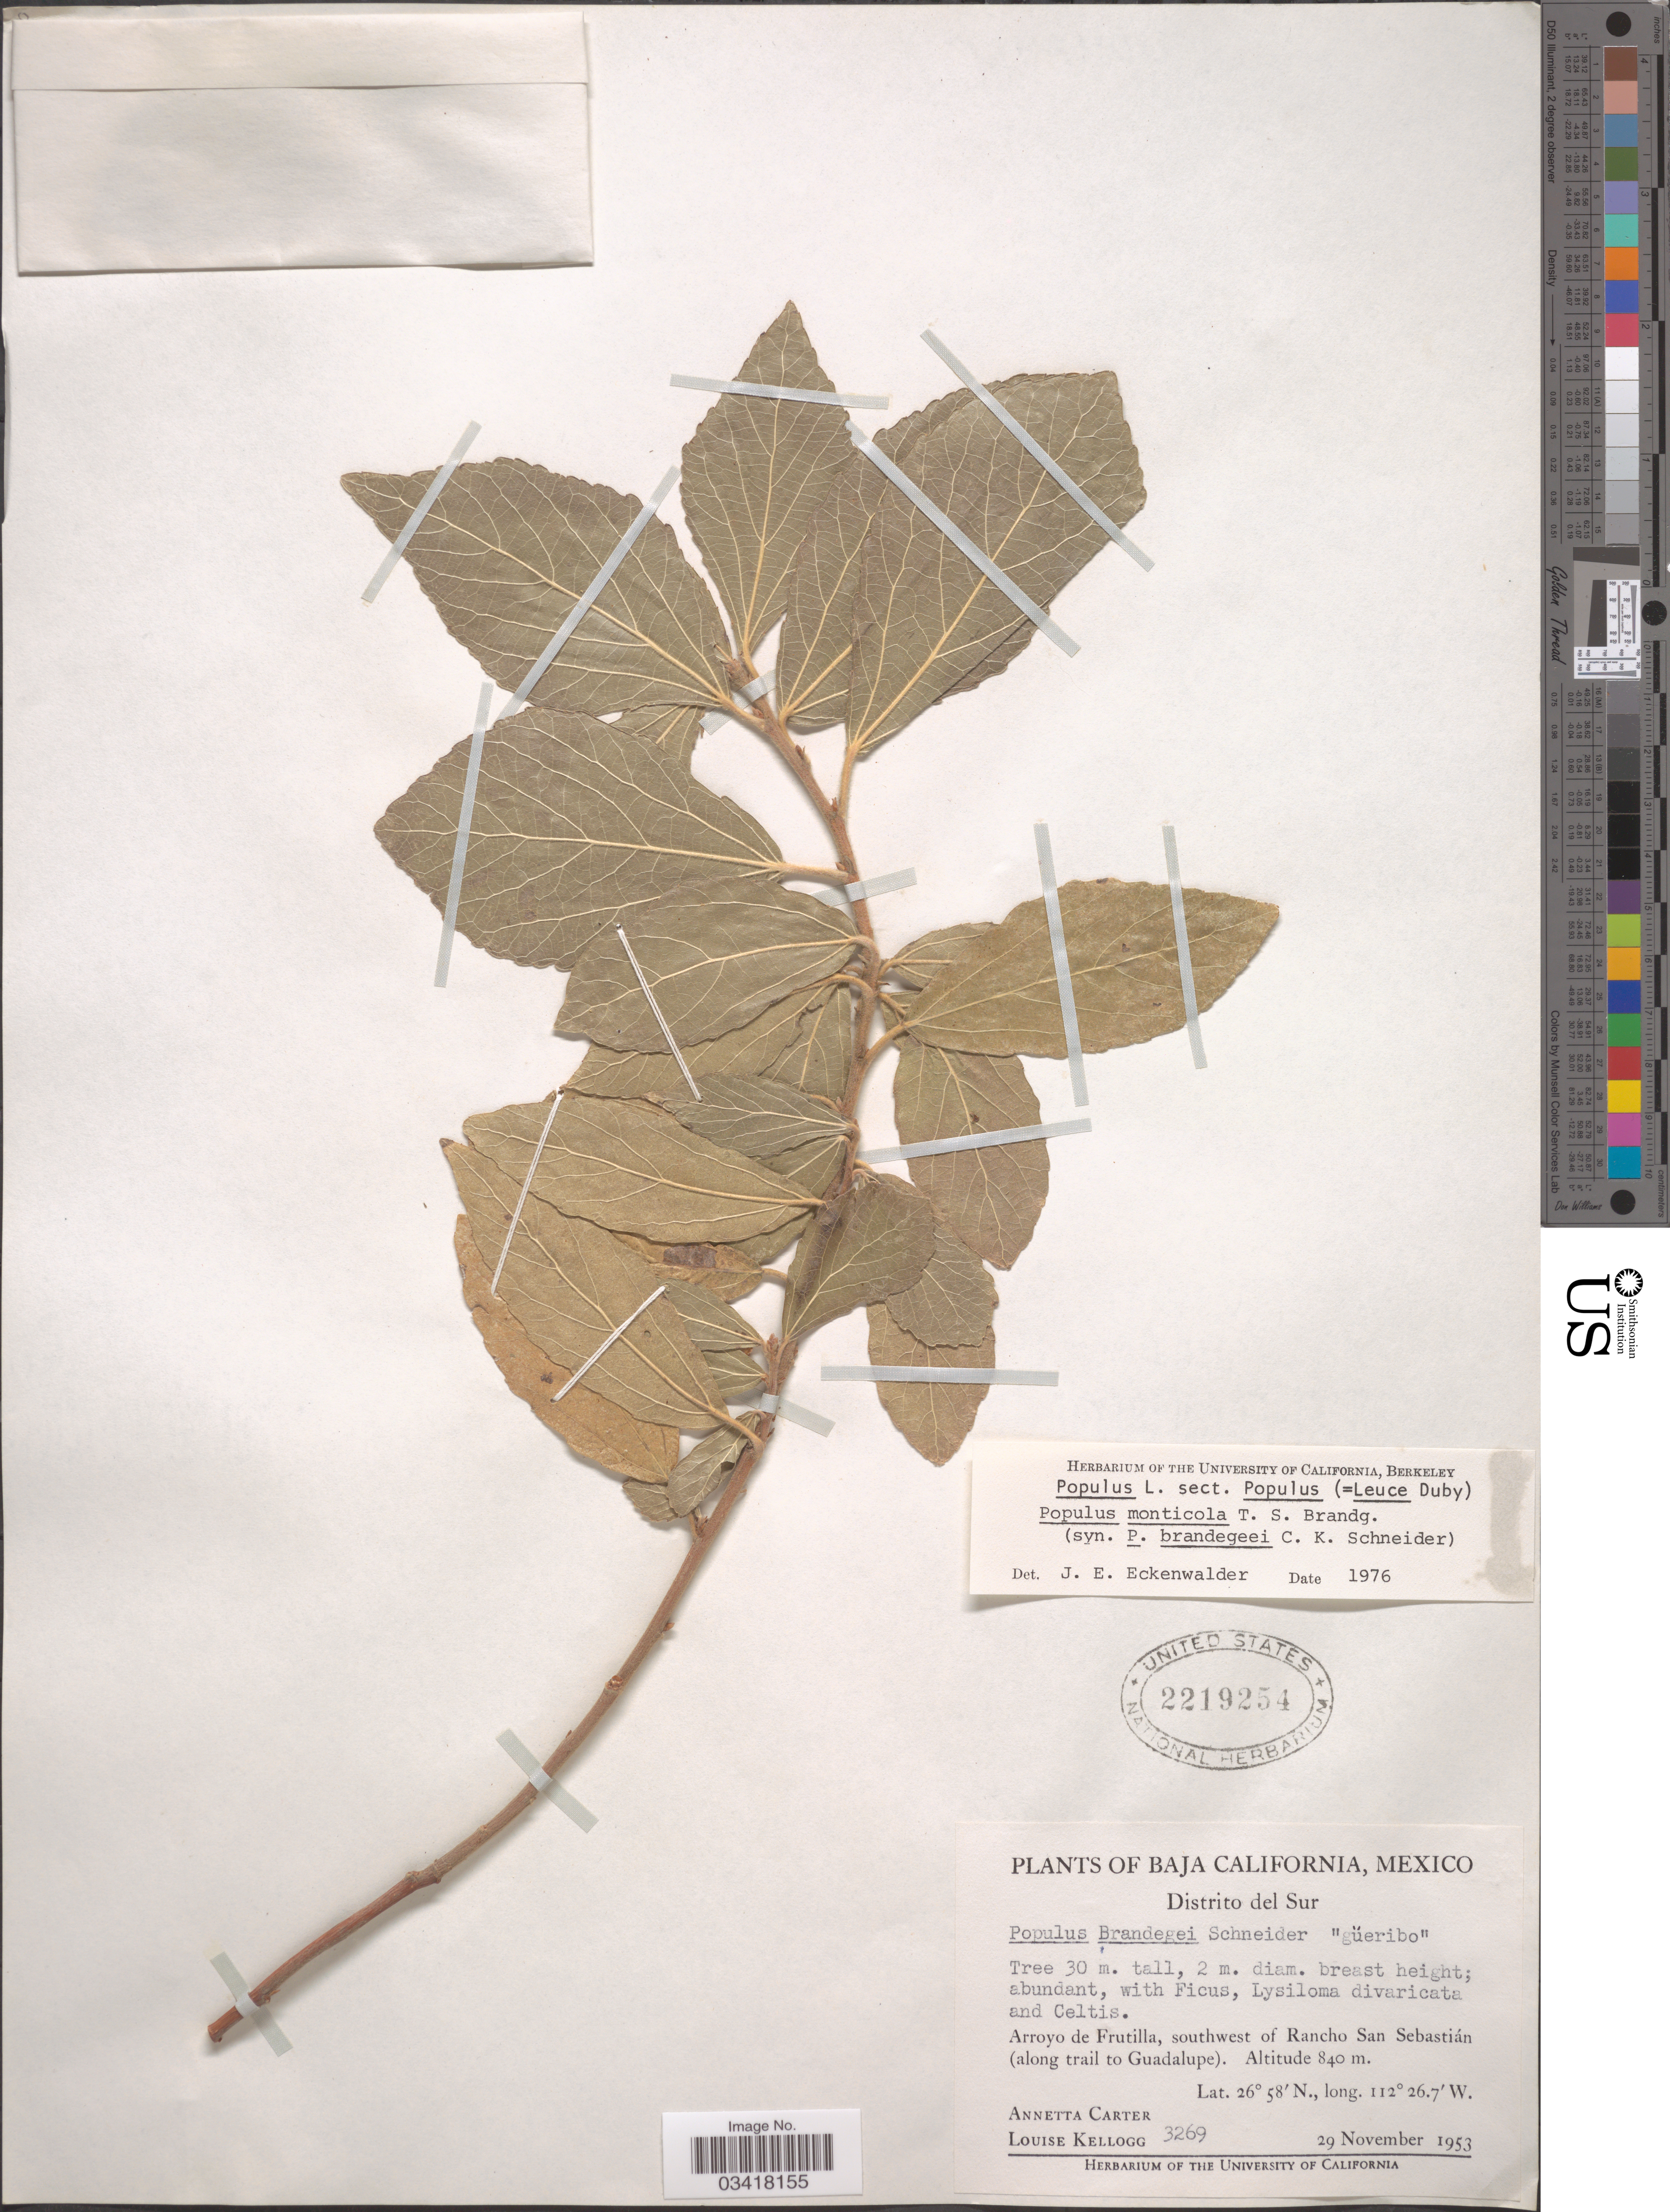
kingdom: Plantae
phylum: Tracheophyta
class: Magnoliopsida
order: Malpighiales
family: Salicaceae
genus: Populus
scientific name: Populus monticola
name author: Bebb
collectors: A. Carter & L. Kellogg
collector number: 3269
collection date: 1953-11-29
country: Mexico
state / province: Baja California Sur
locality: Distrito del Sur. Arroyo de Frutilla, southwest of Rancho San Sebastián (along trail to Guadalupe).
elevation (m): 840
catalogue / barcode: US 2219254